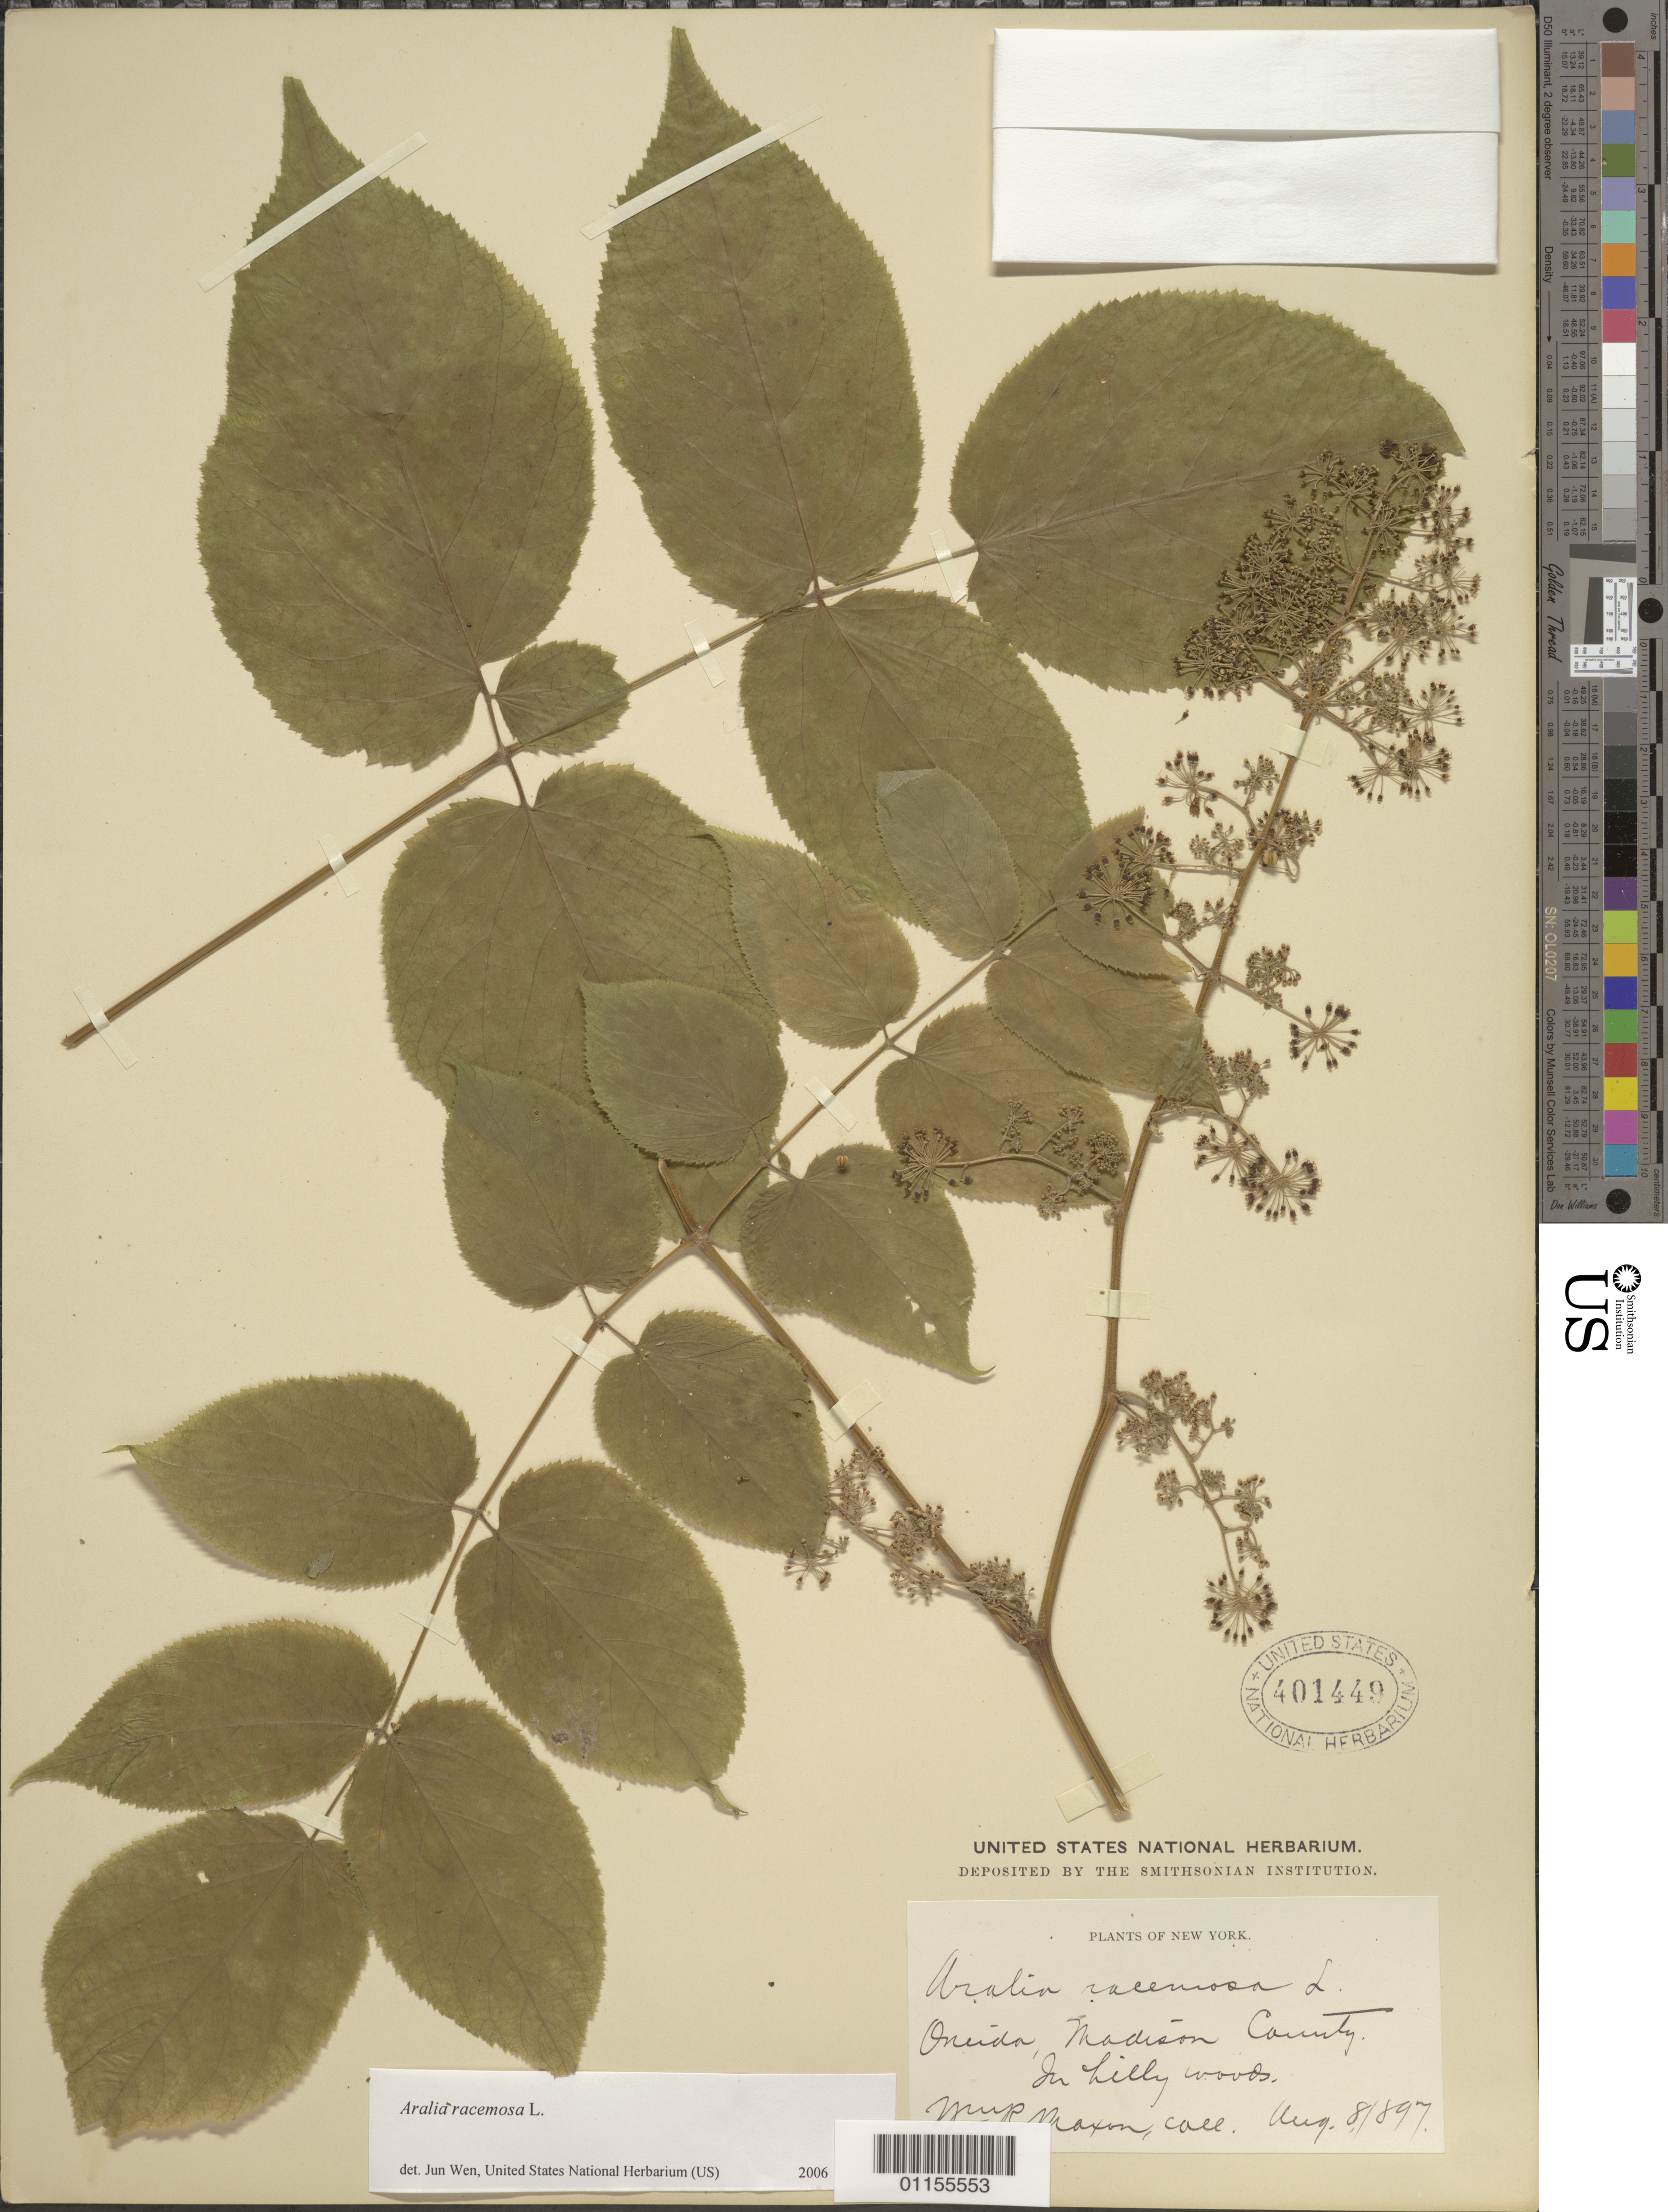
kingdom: Plantae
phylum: Tracheophyta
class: Magnoliopsida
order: Apiales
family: Araliaceae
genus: Aralia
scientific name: Aralia racemosa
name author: L.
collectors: W. R. Maxon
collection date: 1897-08-08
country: United States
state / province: New York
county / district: Madison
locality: Oneida.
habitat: Woods.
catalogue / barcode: US 401449